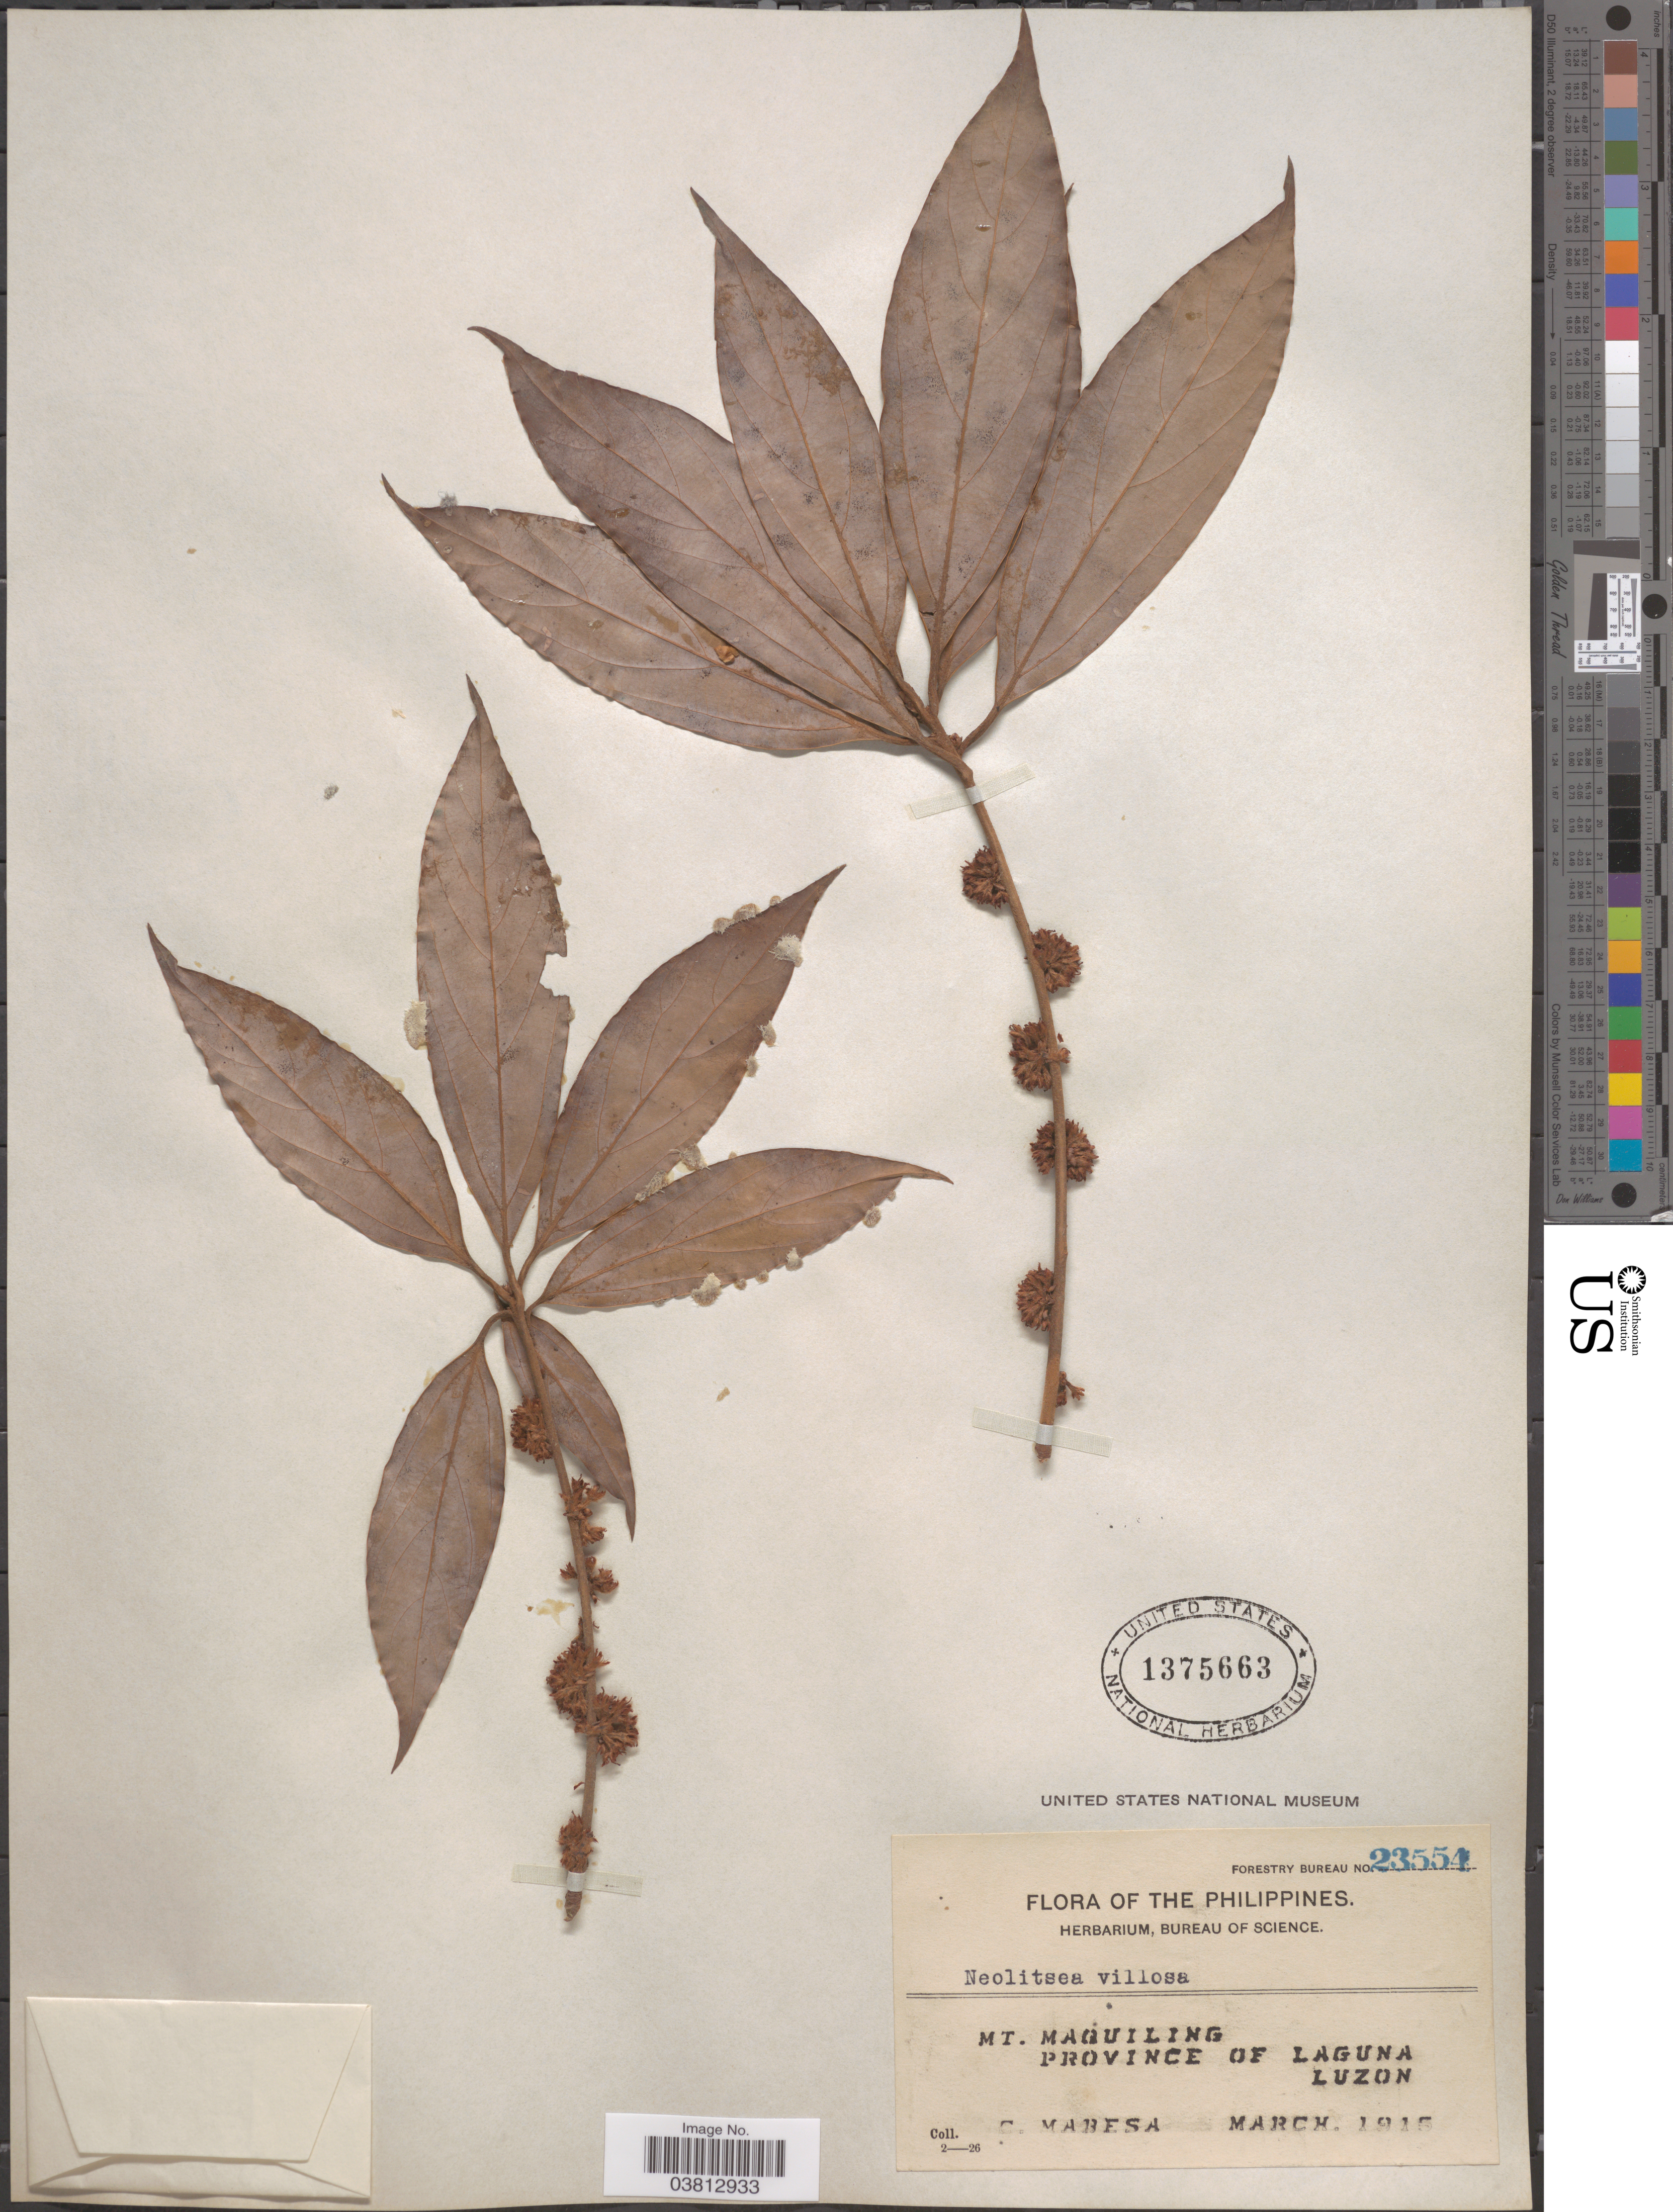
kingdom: Plantae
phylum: Tracheophyta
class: Magnoliopsida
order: Laurales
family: Lauraceae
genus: Neolitsea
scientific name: Neolitsea villosa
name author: (Blume) Merr.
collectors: C. Mabesa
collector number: Forestry Bureau 23554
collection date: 1915-03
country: Philippines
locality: Mt. Maquiling. Province of Laguna. Luzon.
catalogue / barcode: US 1375663